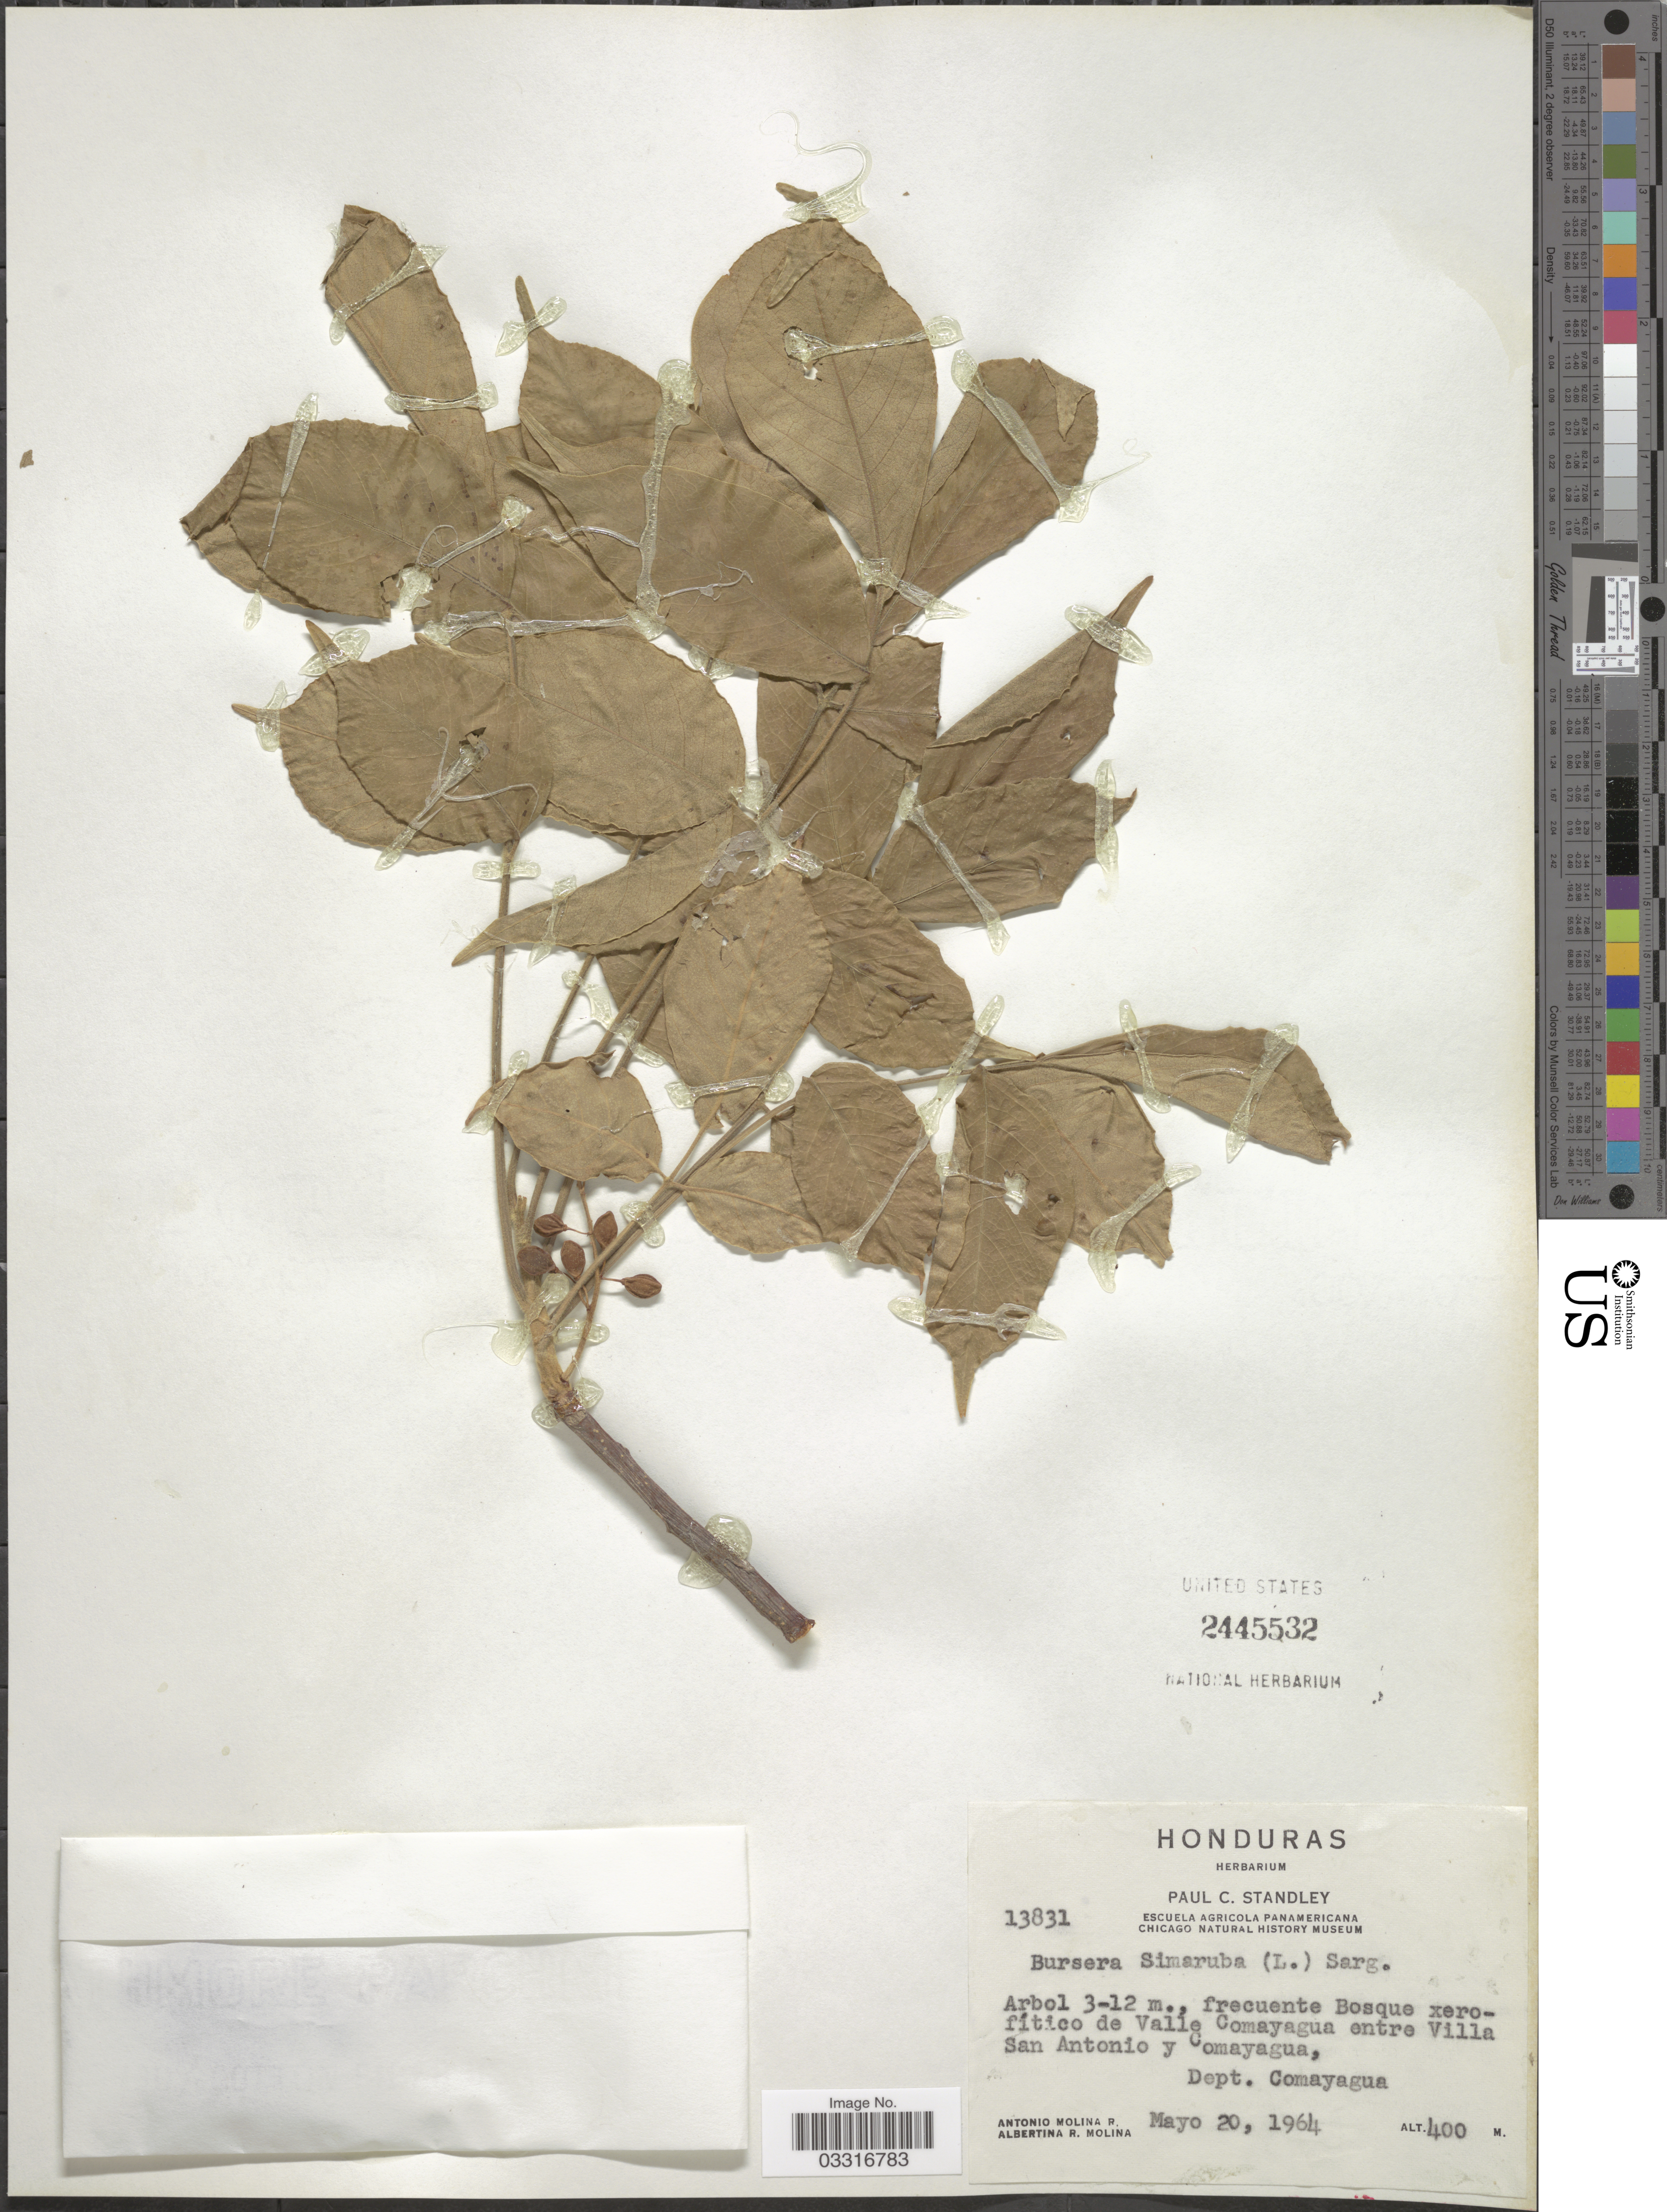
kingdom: Plantae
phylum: Tracheophyta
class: Magnoliopsida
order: Sapindales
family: Burseraceae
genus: Bursera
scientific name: Bursera simaruba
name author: (L.) Sarg.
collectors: A. Molina R. & A. R. Molina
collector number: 13831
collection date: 1964-05-20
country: Honduras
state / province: Comayagua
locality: Frecuente bosque xerofítico de Valle Comayagua entre Villa San Antonio y Comayagua, Dept. Comayagua.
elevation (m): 400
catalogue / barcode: US 2445532